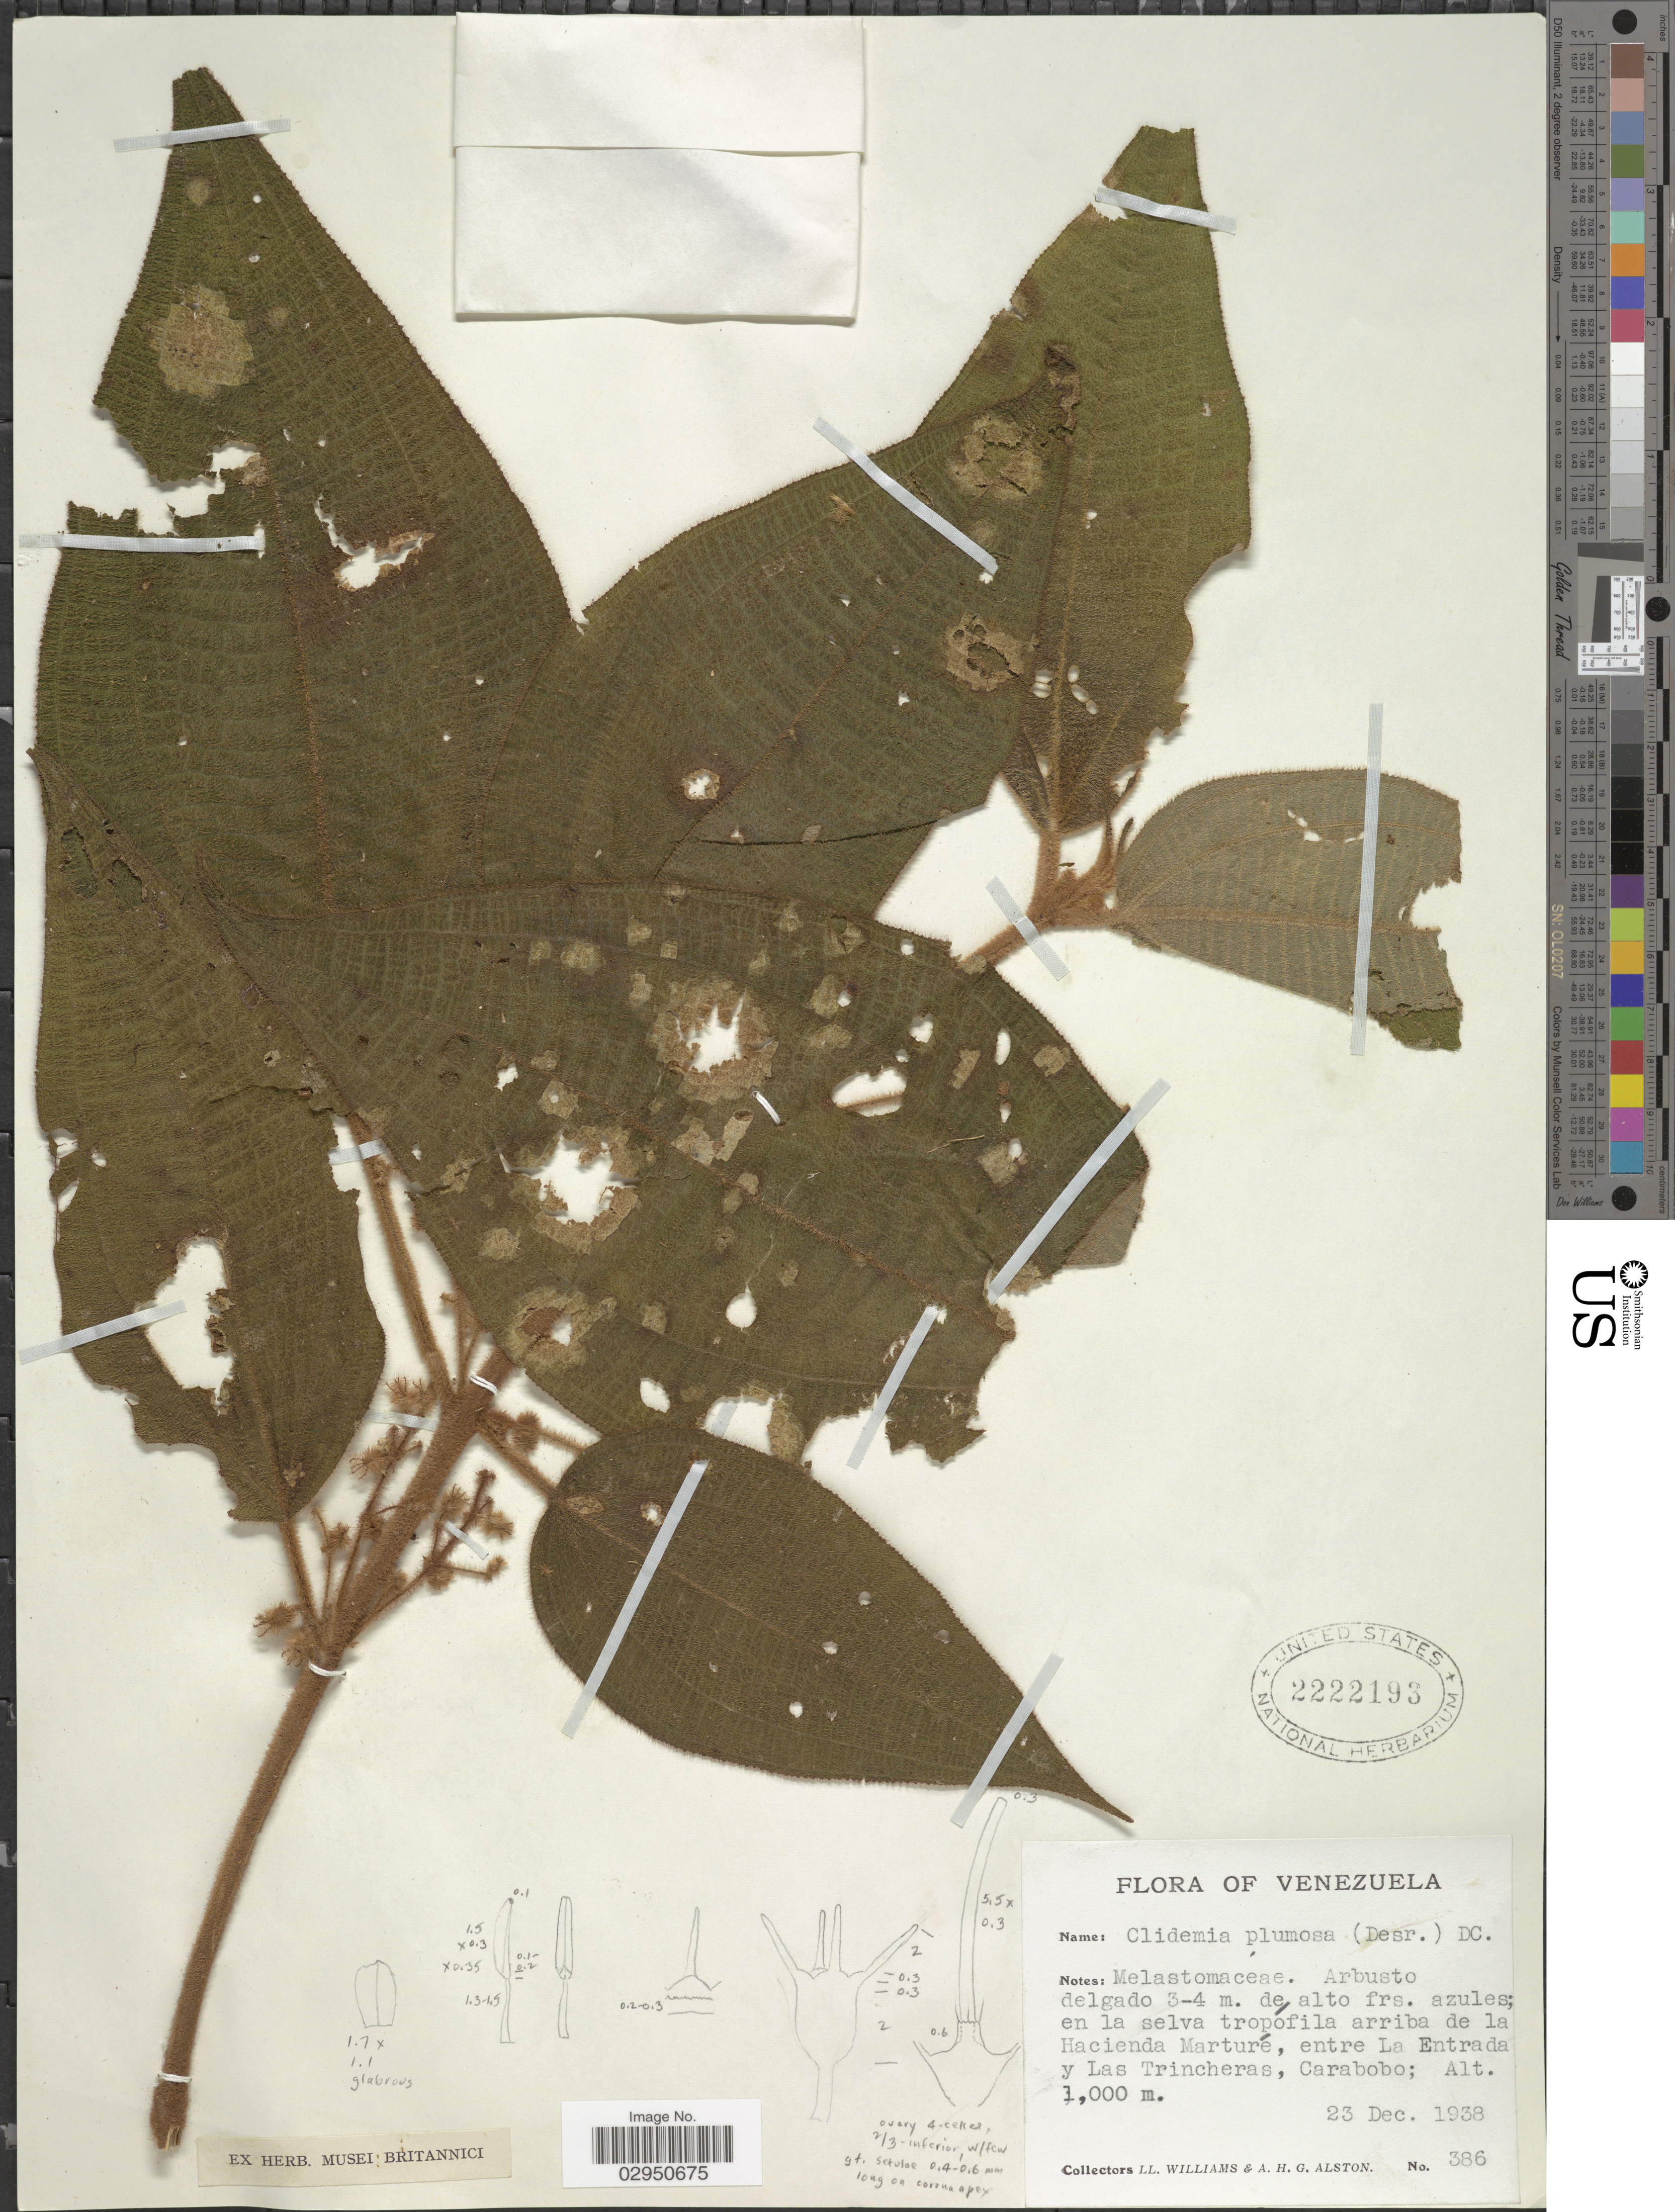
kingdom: Plantae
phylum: Tracheophyta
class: Magnoliopsida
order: Myrtales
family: Melastomataceae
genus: Clidemia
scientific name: Clidemia plumosa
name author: DC.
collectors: Ll. Williams & A. H. Alston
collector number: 386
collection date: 1938-12-23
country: Venezuela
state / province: Carabobo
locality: Arriba de la Hacienda Marturé, entre La Entrada y Las Trincheras.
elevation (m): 1000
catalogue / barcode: US 2222193